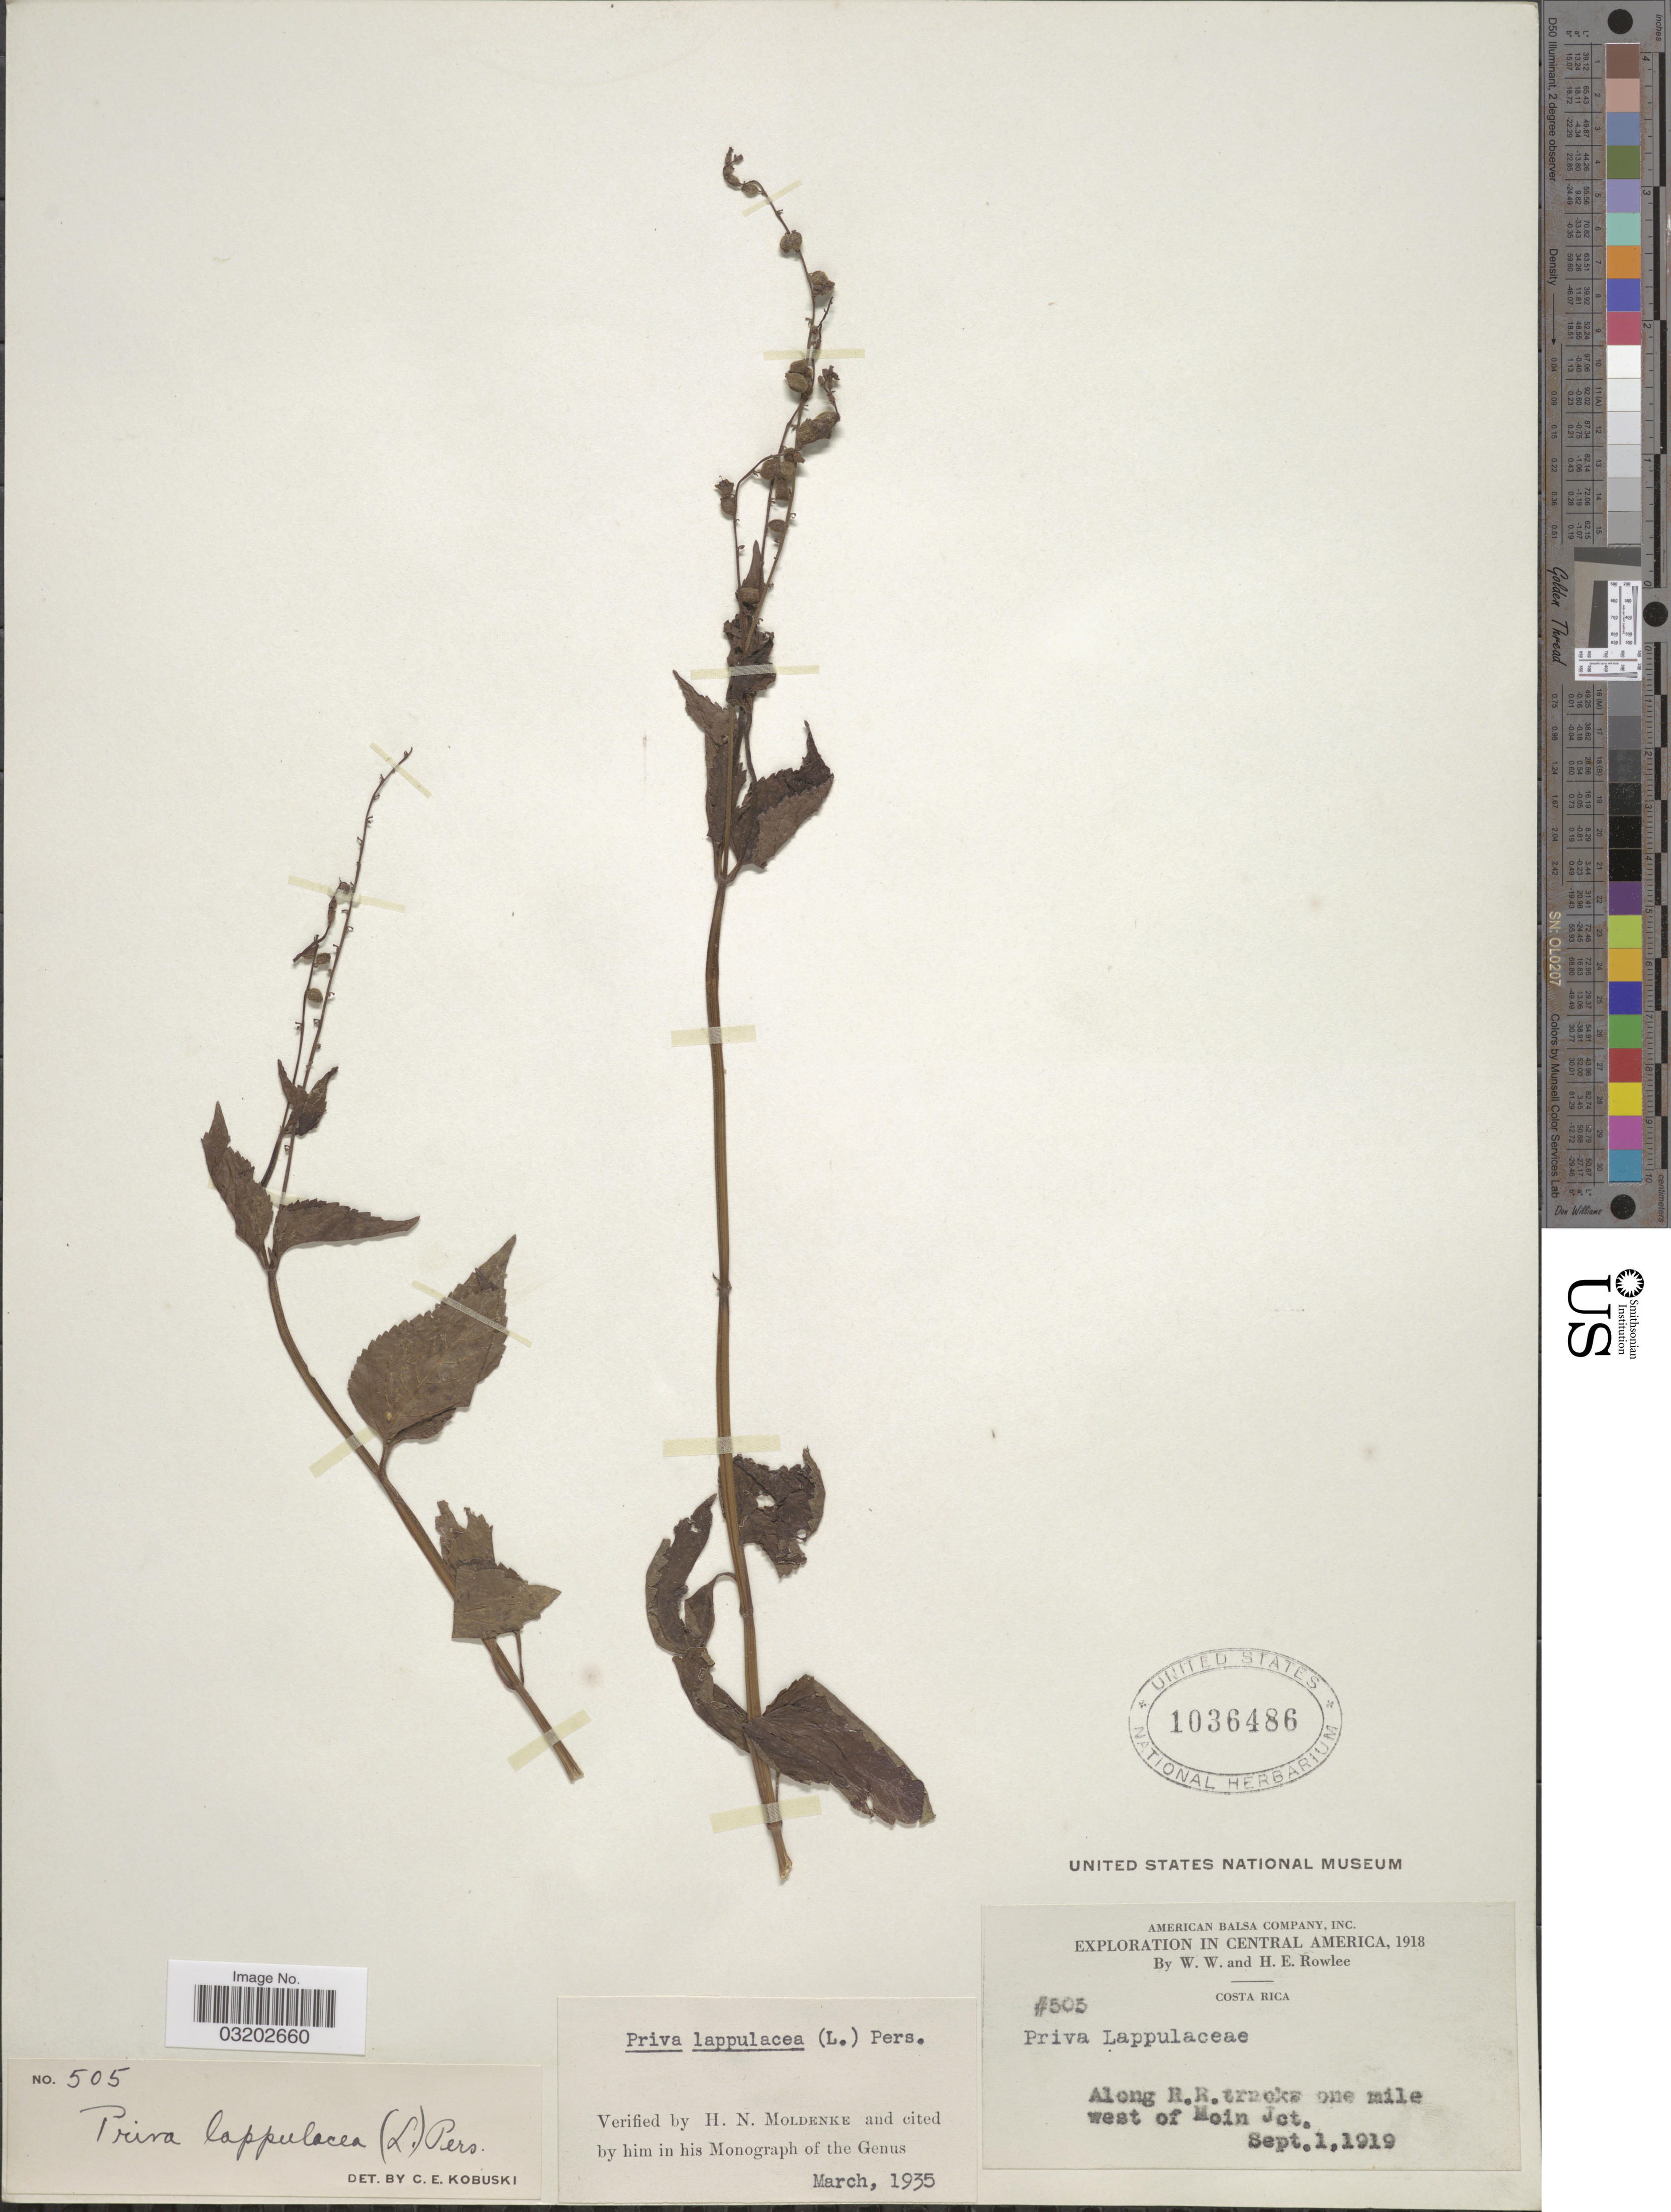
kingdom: Plantae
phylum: Tracheophyta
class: Magnoliopsida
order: Lamiales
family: Verbenaceae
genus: Priva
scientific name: Priva lappulacea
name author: (L.) Pers.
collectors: W. W. Rowlee & H. E. Rowlee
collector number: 505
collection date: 1919-09-01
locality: Central America, Along R.R tracks one mile west of Moin Jct.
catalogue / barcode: US 1036486